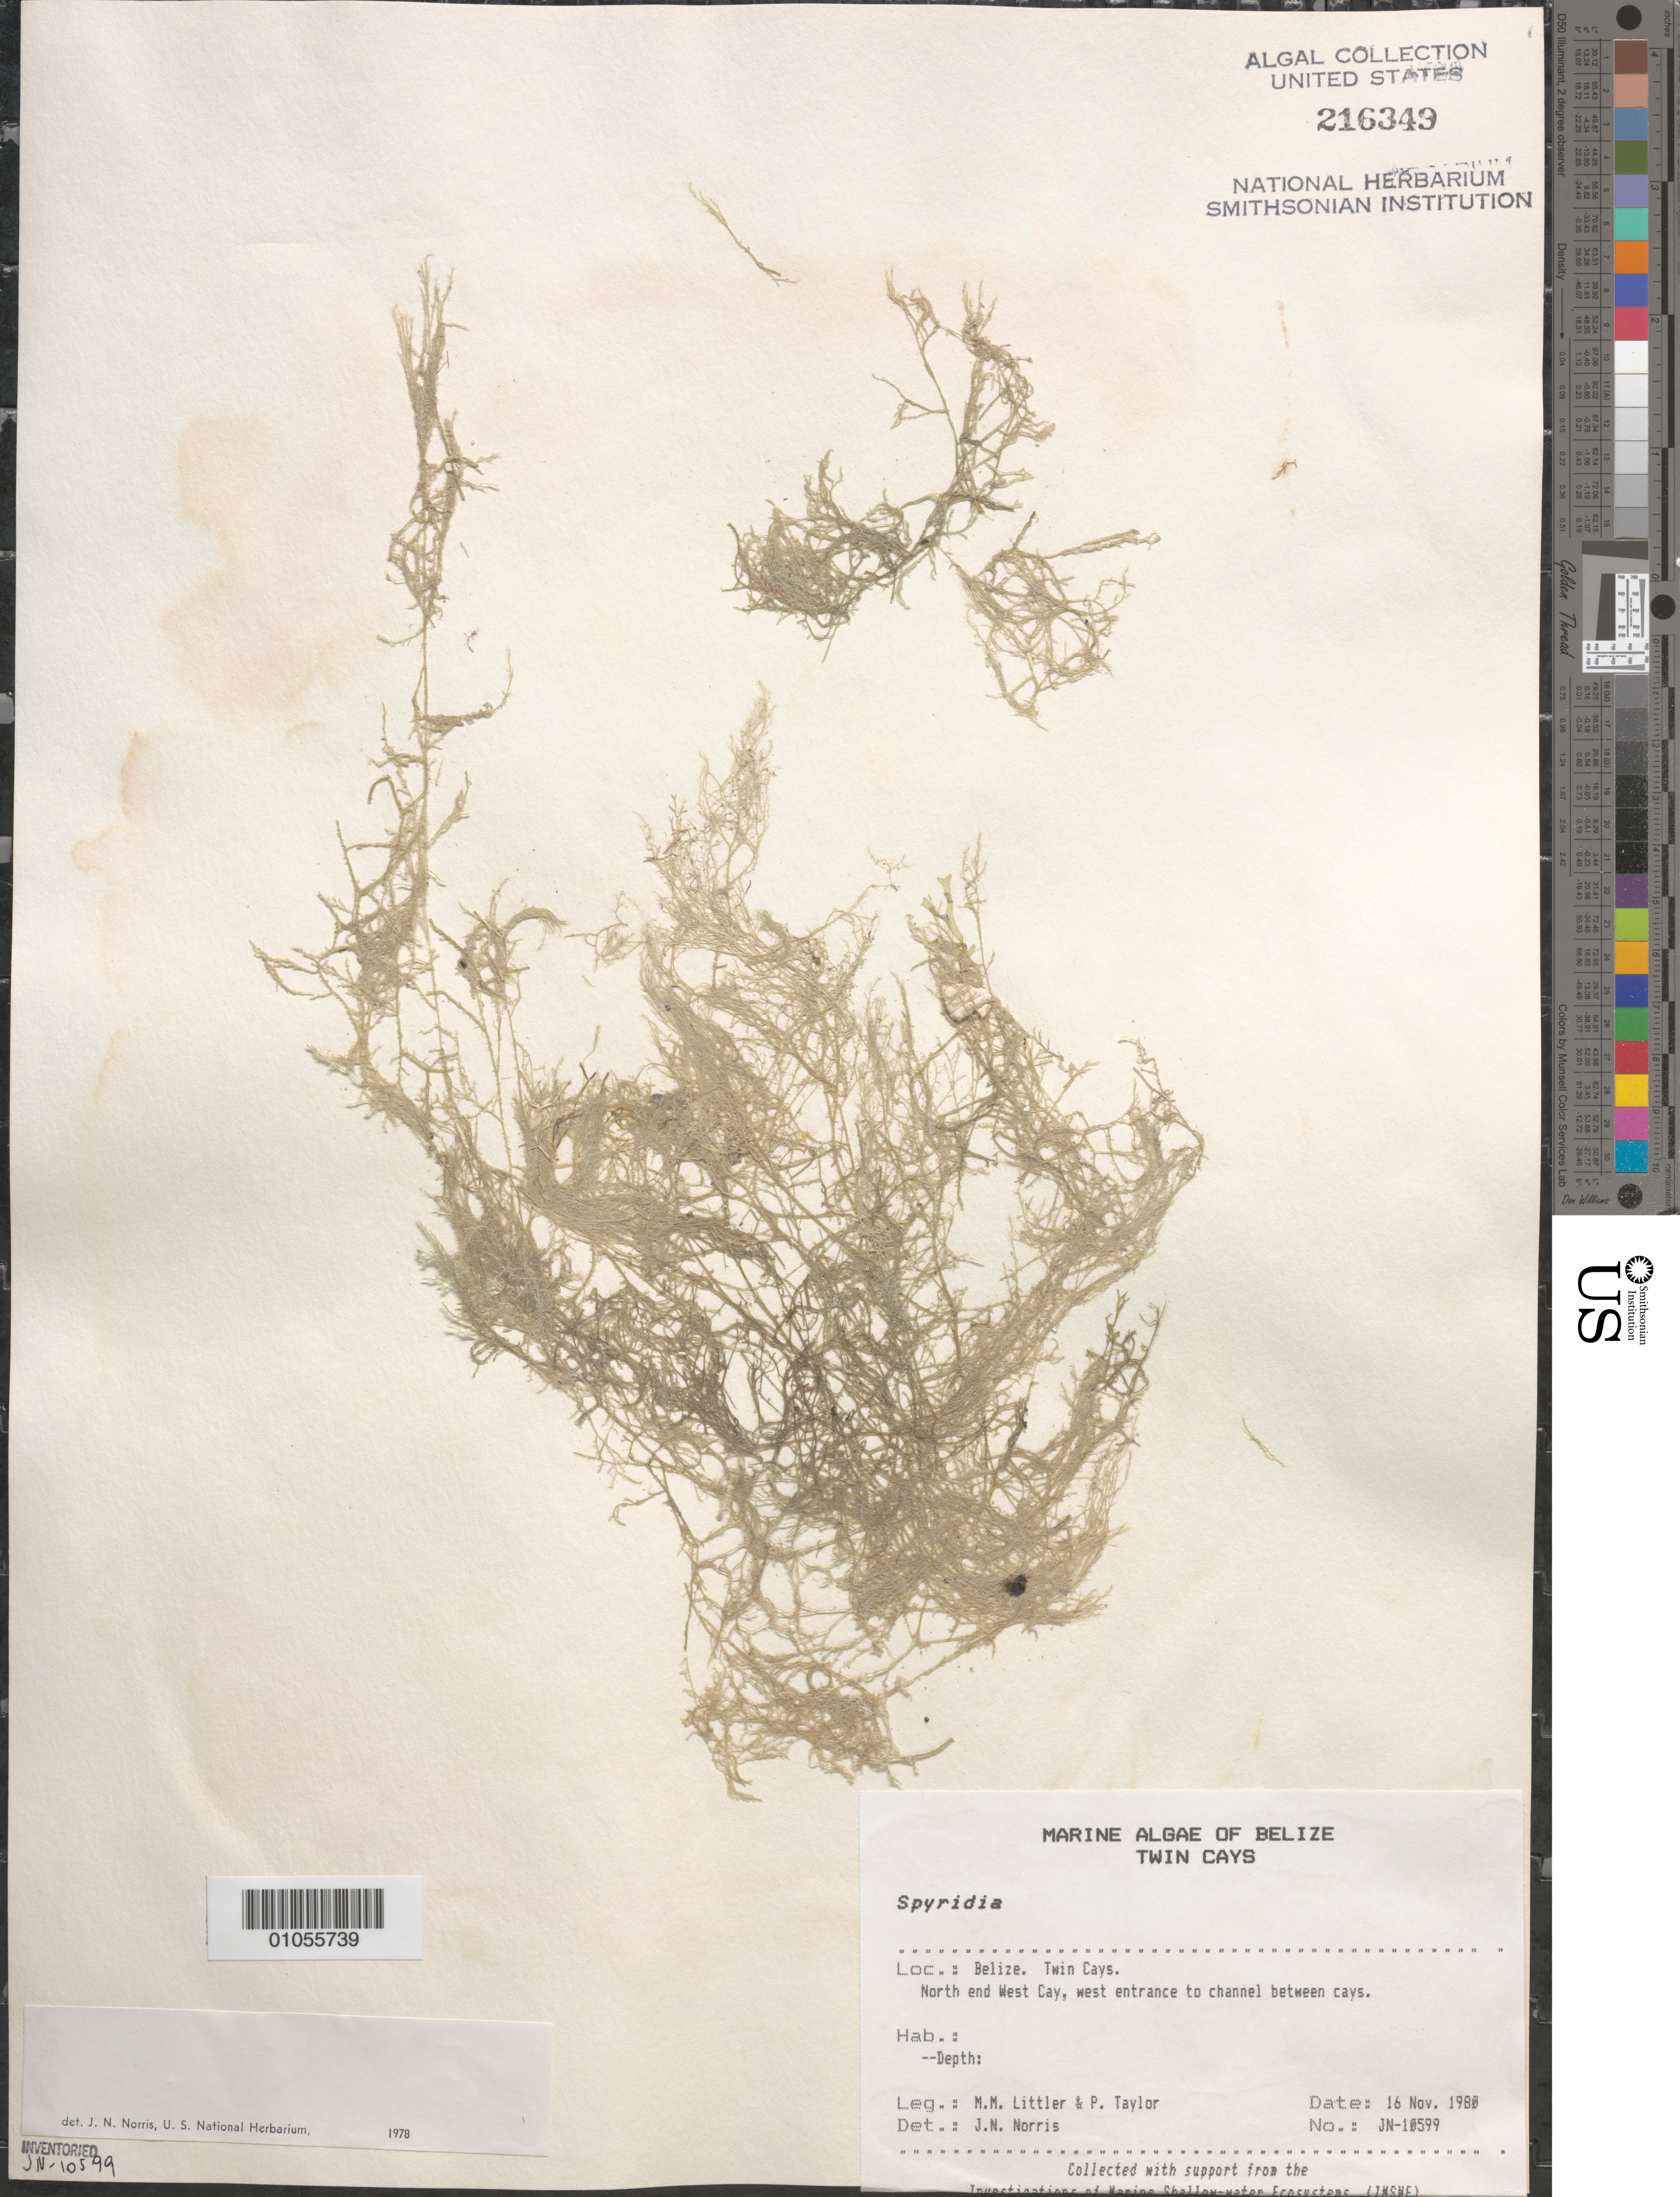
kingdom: Plantae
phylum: Rhodophyta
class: Florideophyceae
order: Ceramiales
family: Spyridiaceae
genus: Spyridia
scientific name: Spyridia sp.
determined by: Norris, James N.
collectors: M. M. Littler & P. R. Taylor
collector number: JN-10599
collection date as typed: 16 Nov 1980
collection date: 1980-11-16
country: Belize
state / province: Stann Creek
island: West Cay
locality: North end of West Cay, west entrance to channel between cays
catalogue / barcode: US 216349